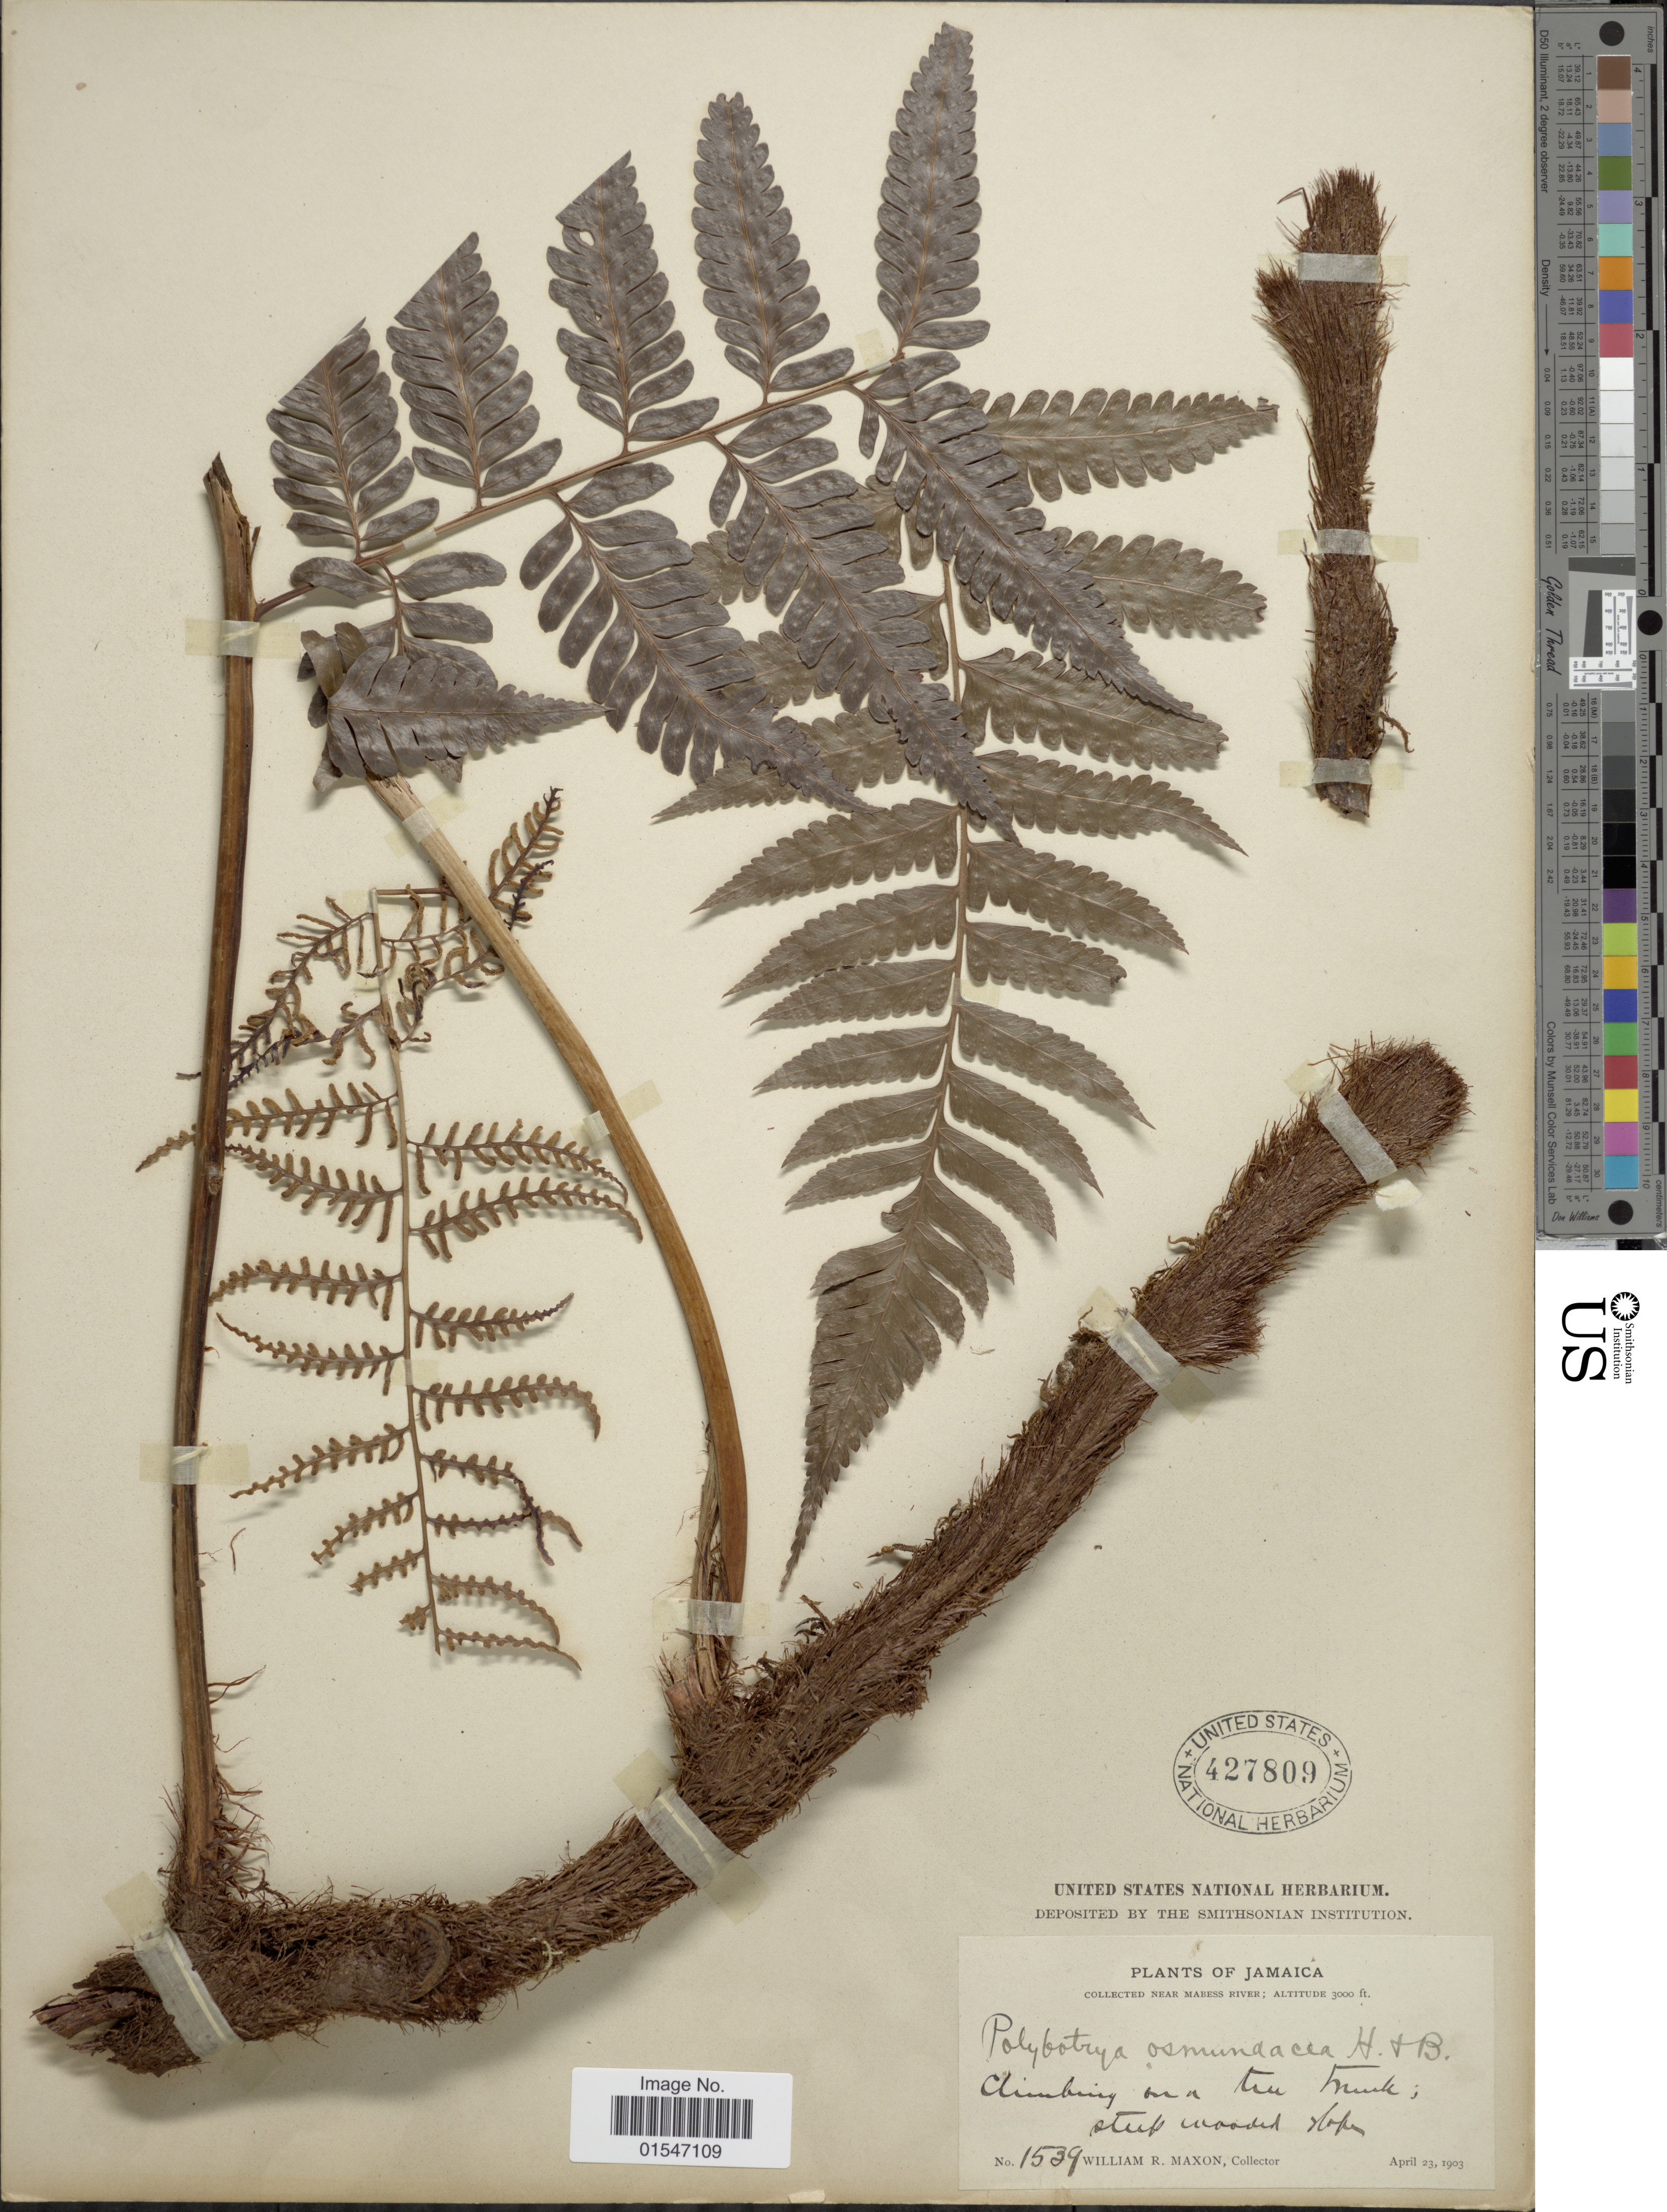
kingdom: Plantae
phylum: Tracheophyta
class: Polypodiopsida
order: Polypodiales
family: Dryopteridaceae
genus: Polybotrya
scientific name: Polybotrya osmundacea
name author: Humb. & Bonpl. ex Willd.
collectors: W. R. Maxon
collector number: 1539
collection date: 1903-04-23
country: Jamaica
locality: Jamaica, Near Mabess River.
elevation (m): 914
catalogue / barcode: US 427809